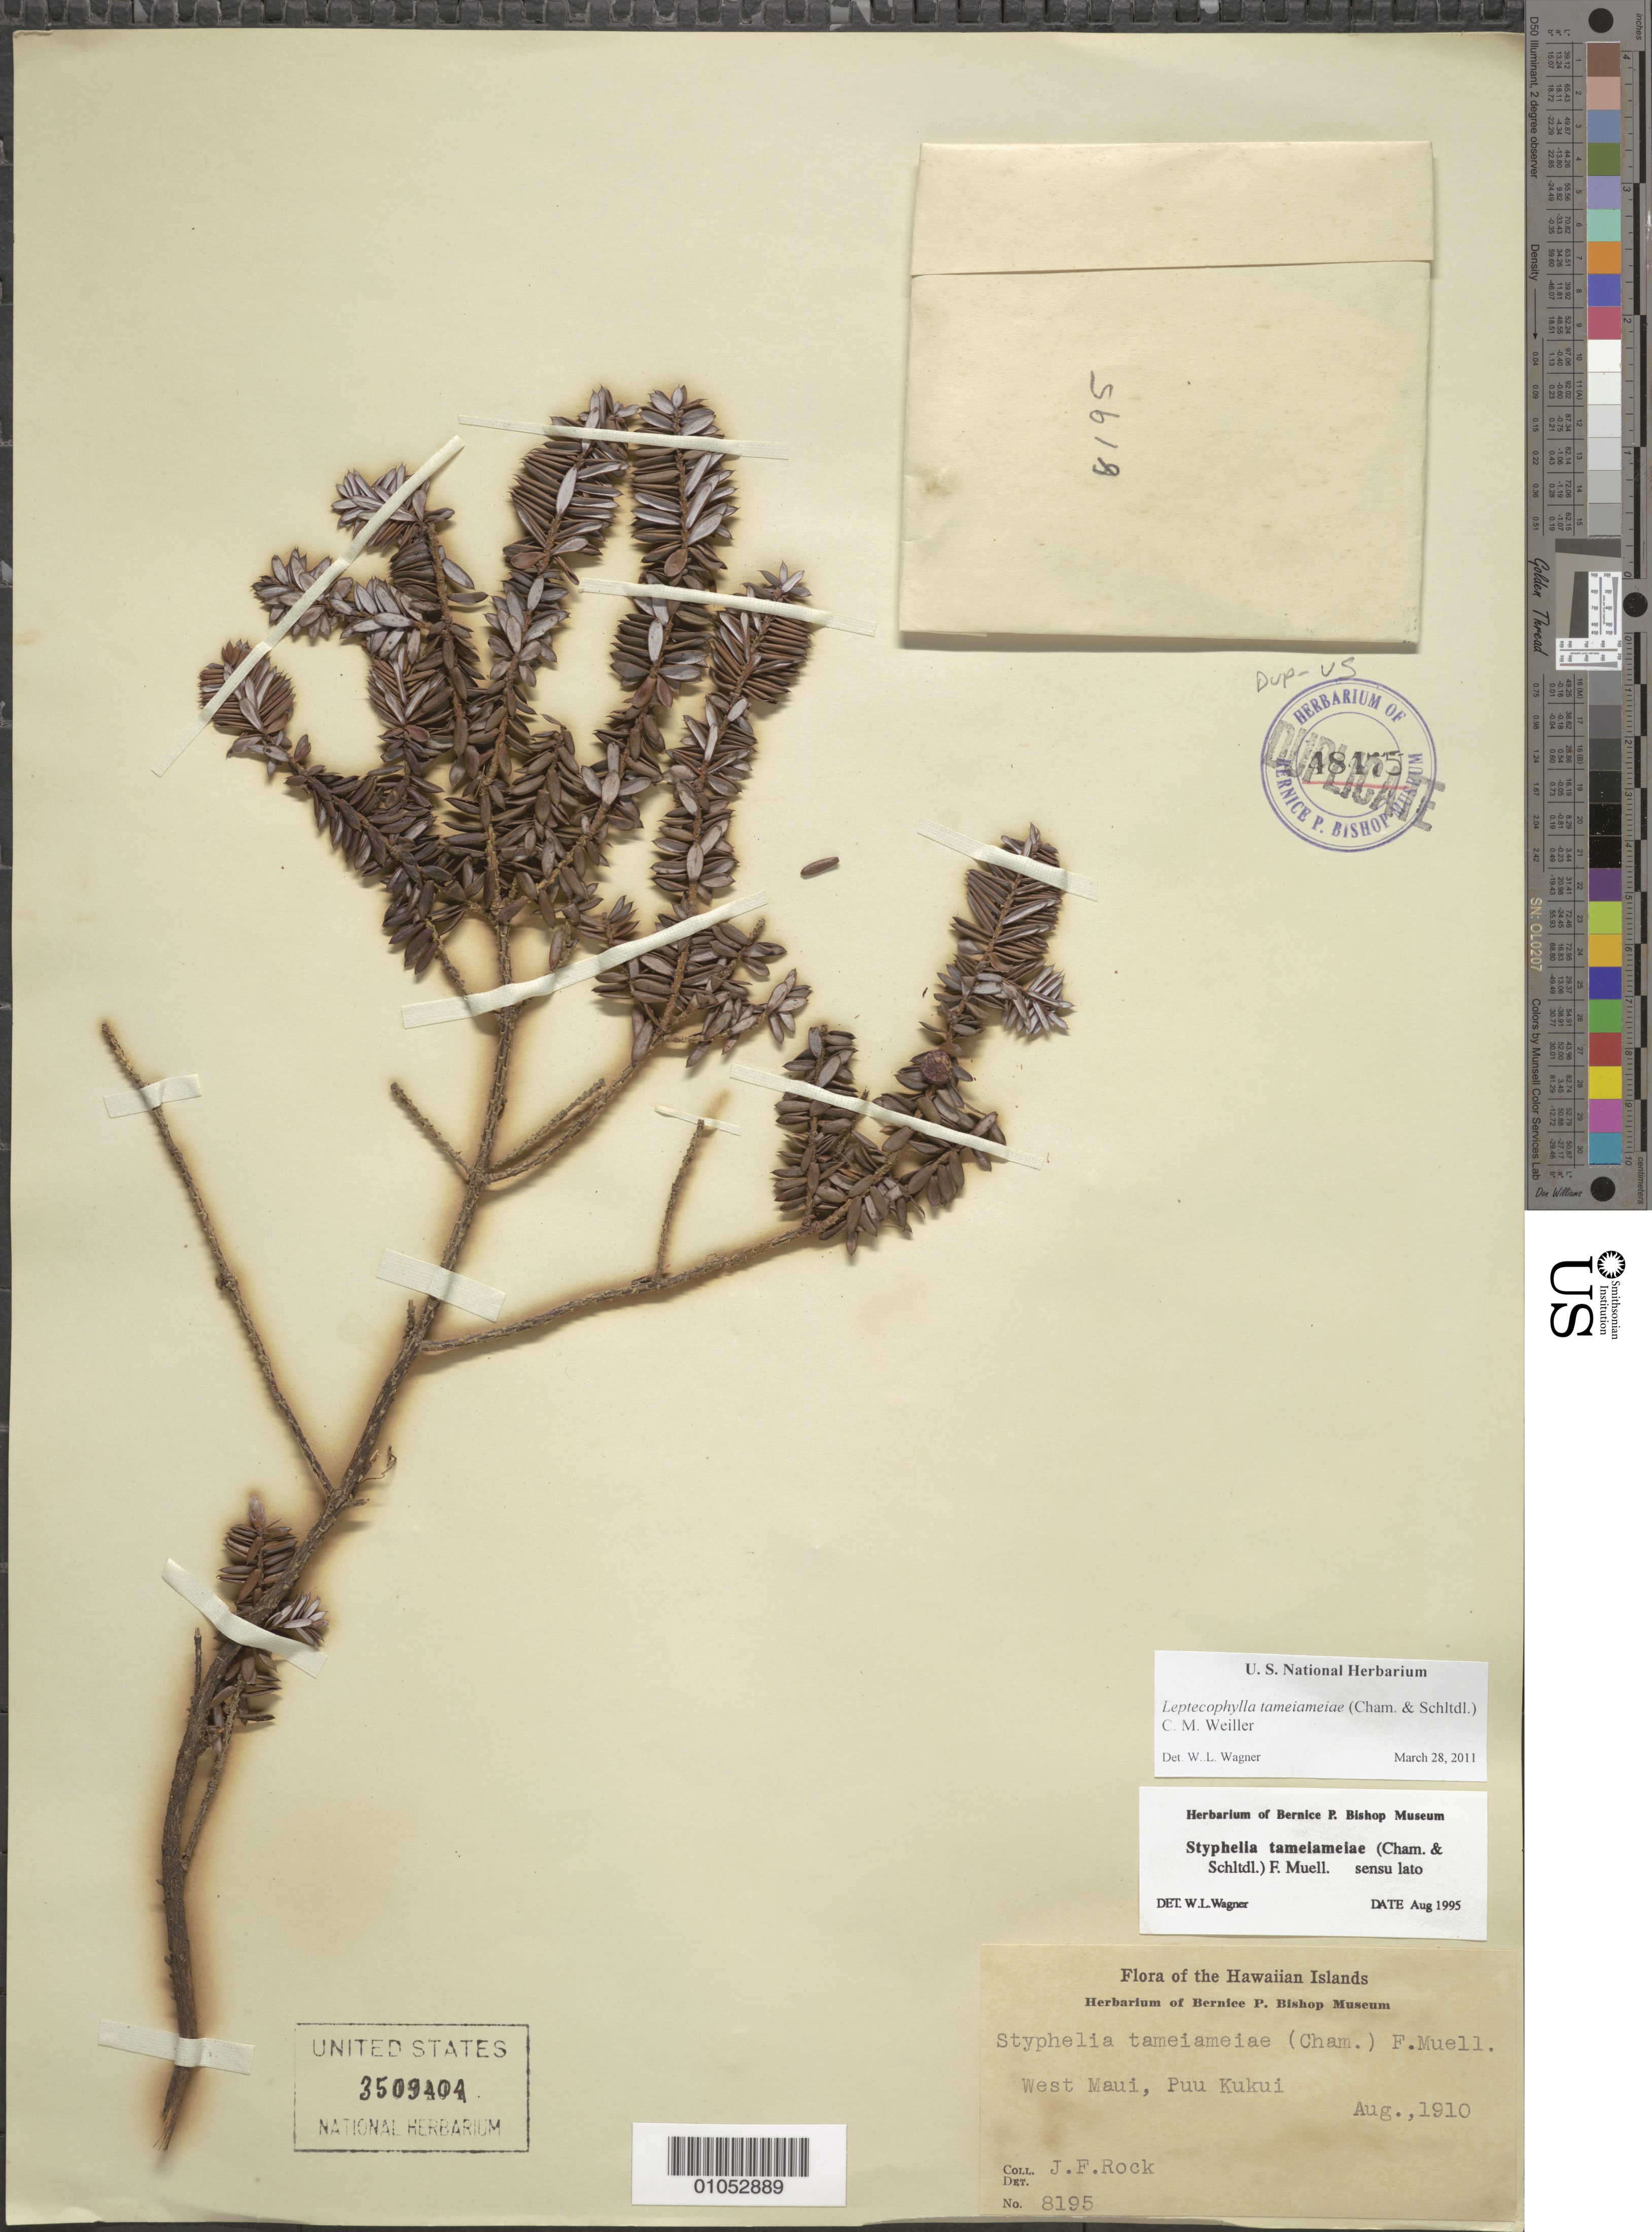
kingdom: Plantae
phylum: Tracheophyta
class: Magnoliopsida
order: Ericales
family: Ericaceae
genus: Leptecophylla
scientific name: Leptecophylla tameiameiae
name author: (Cham. & Schltdl.) C.M. Weiller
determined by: Wagner, W. L., (BOT), Smithsonian Institution - National Museum of Natural History (UNITED STATES)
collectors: J. F. Rock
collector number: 8195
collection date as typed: Aug 1910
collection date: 1910-08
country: United States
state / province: Hawaii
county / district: Maui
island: Maui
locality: West Maui, Puu Kukui.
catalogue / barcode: US 3509404